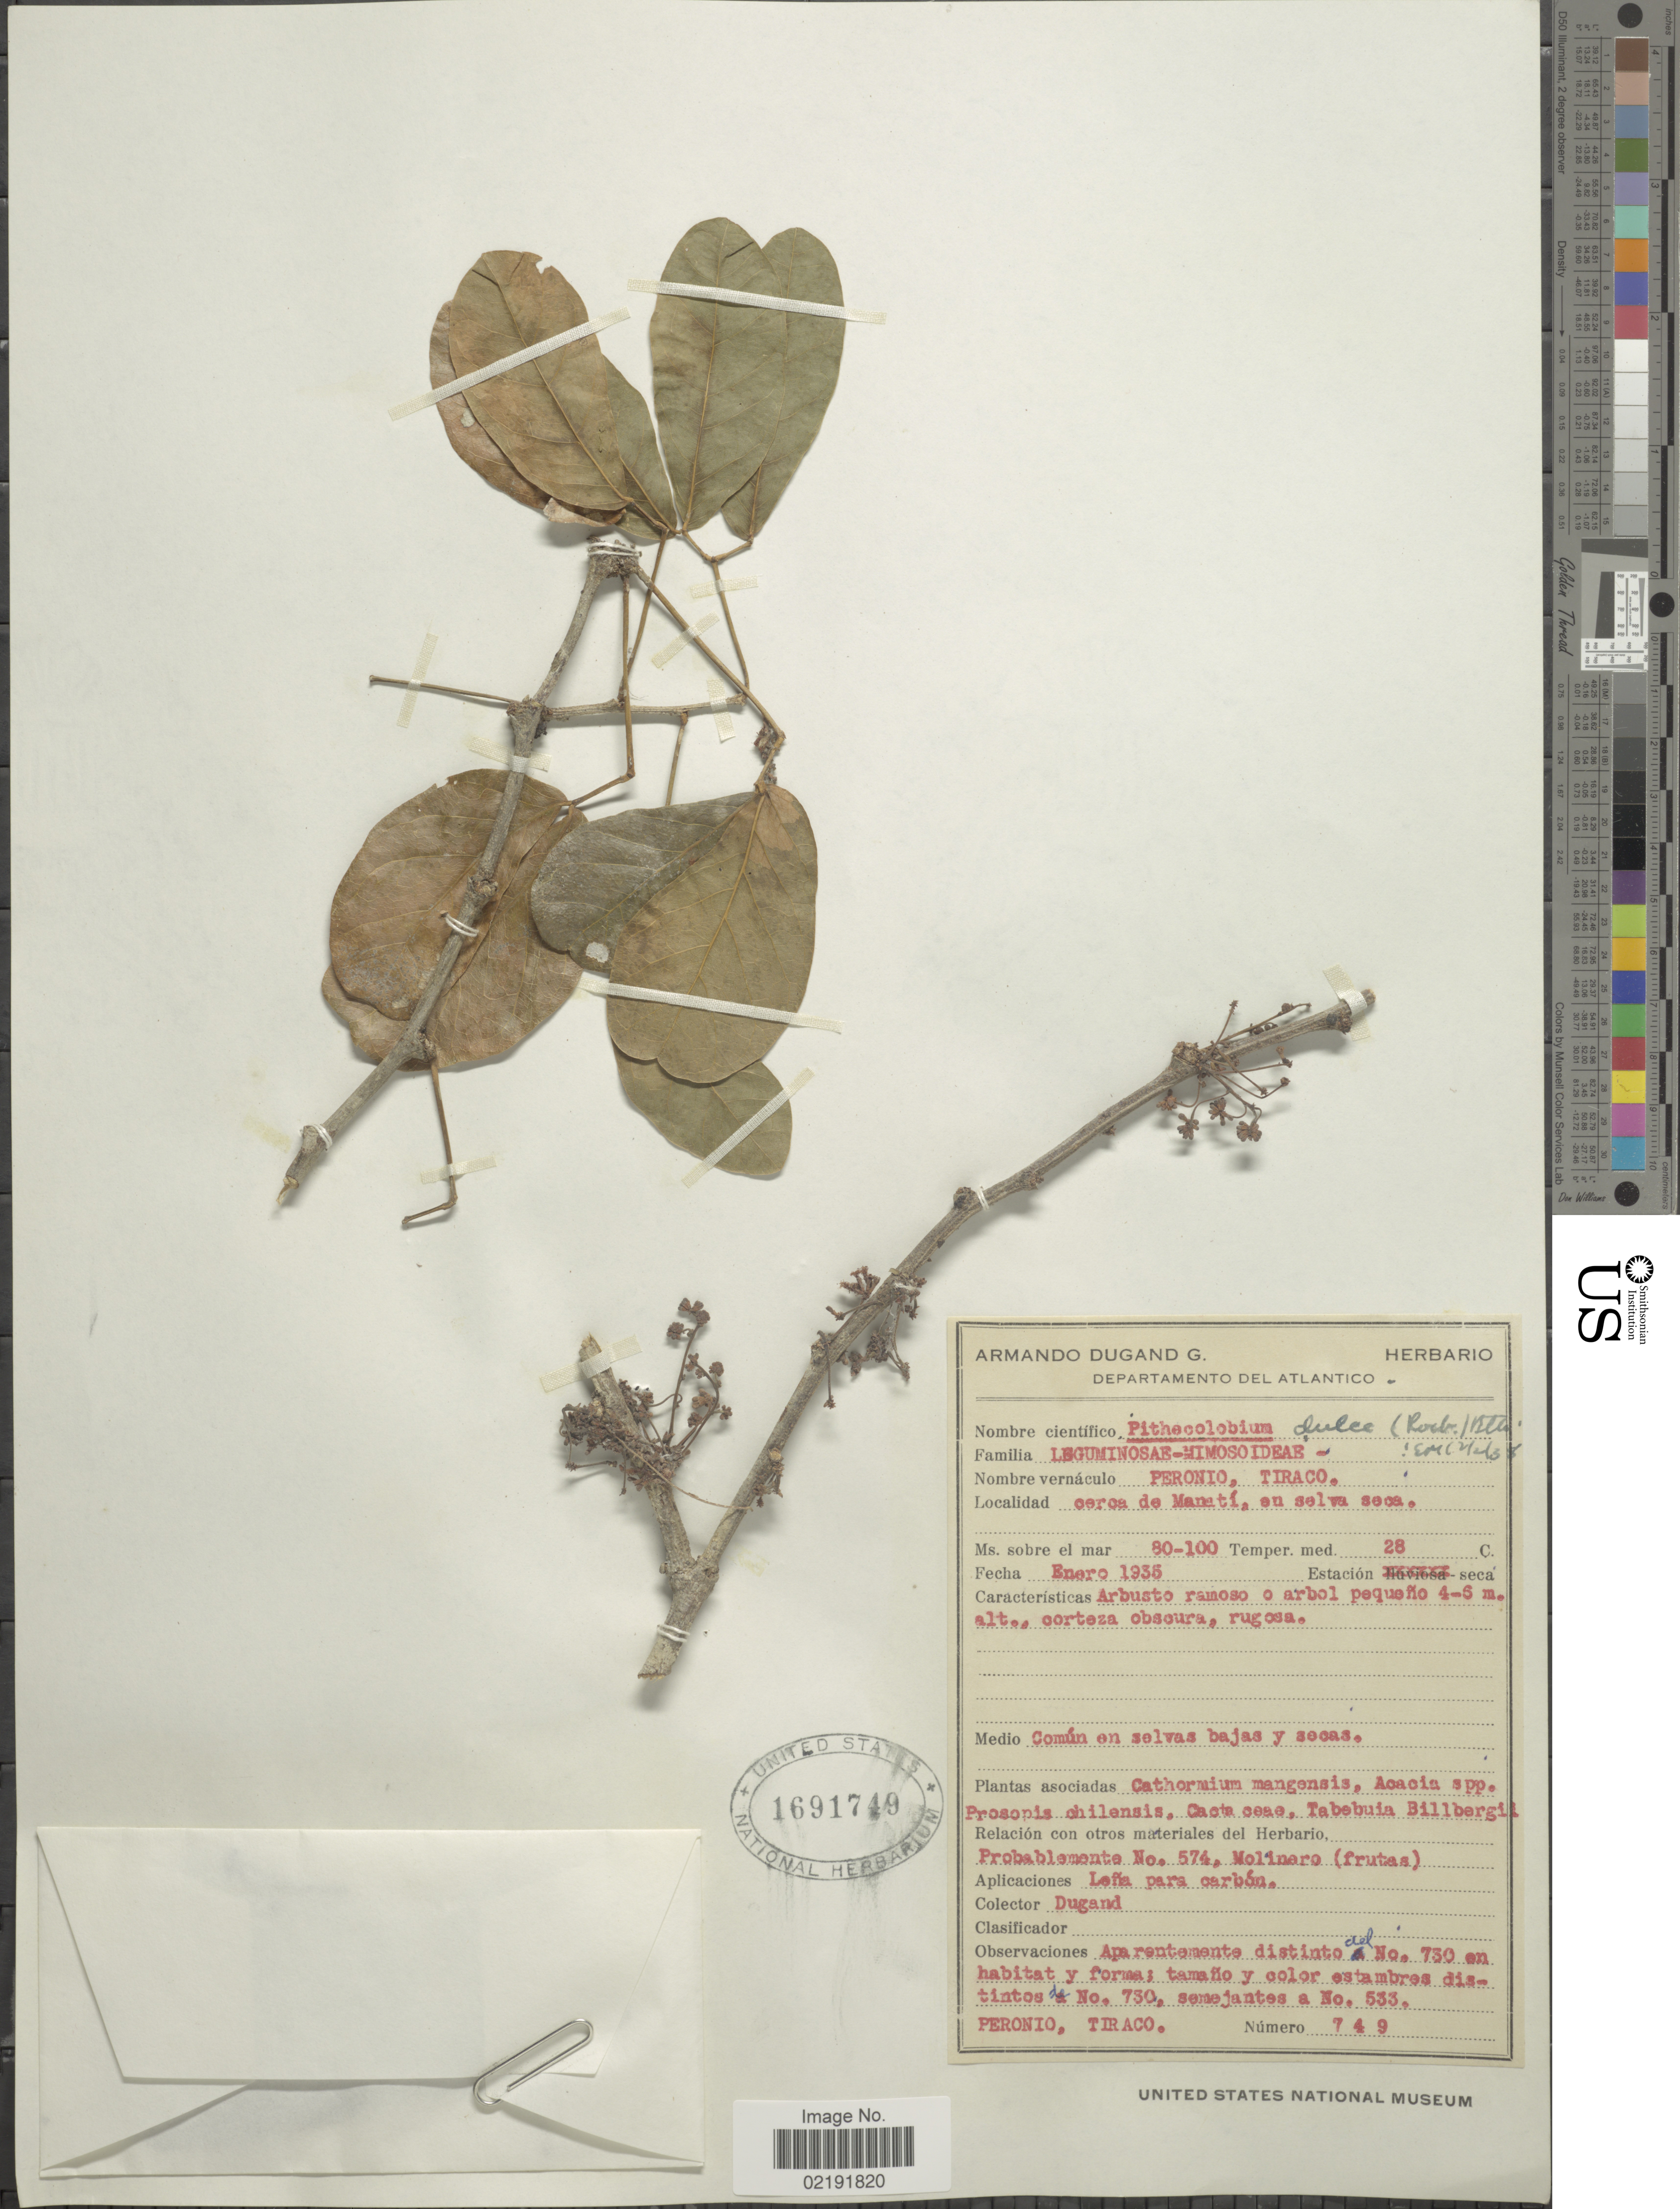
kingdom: Plantae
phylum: Tracheophyta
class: Magnoliopsida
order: Fabales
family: Fabaceae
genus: Pithecellobium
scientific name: Pithecellobium dulce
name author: (Roxb.) Benth.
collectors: A. Dugand G.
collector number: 749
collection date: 1935-01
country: Colombia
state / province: Atlántico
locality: Departamento del Atlantico. Cerca de Manetí, en selva seca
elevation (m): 80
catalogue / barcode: US 1691749